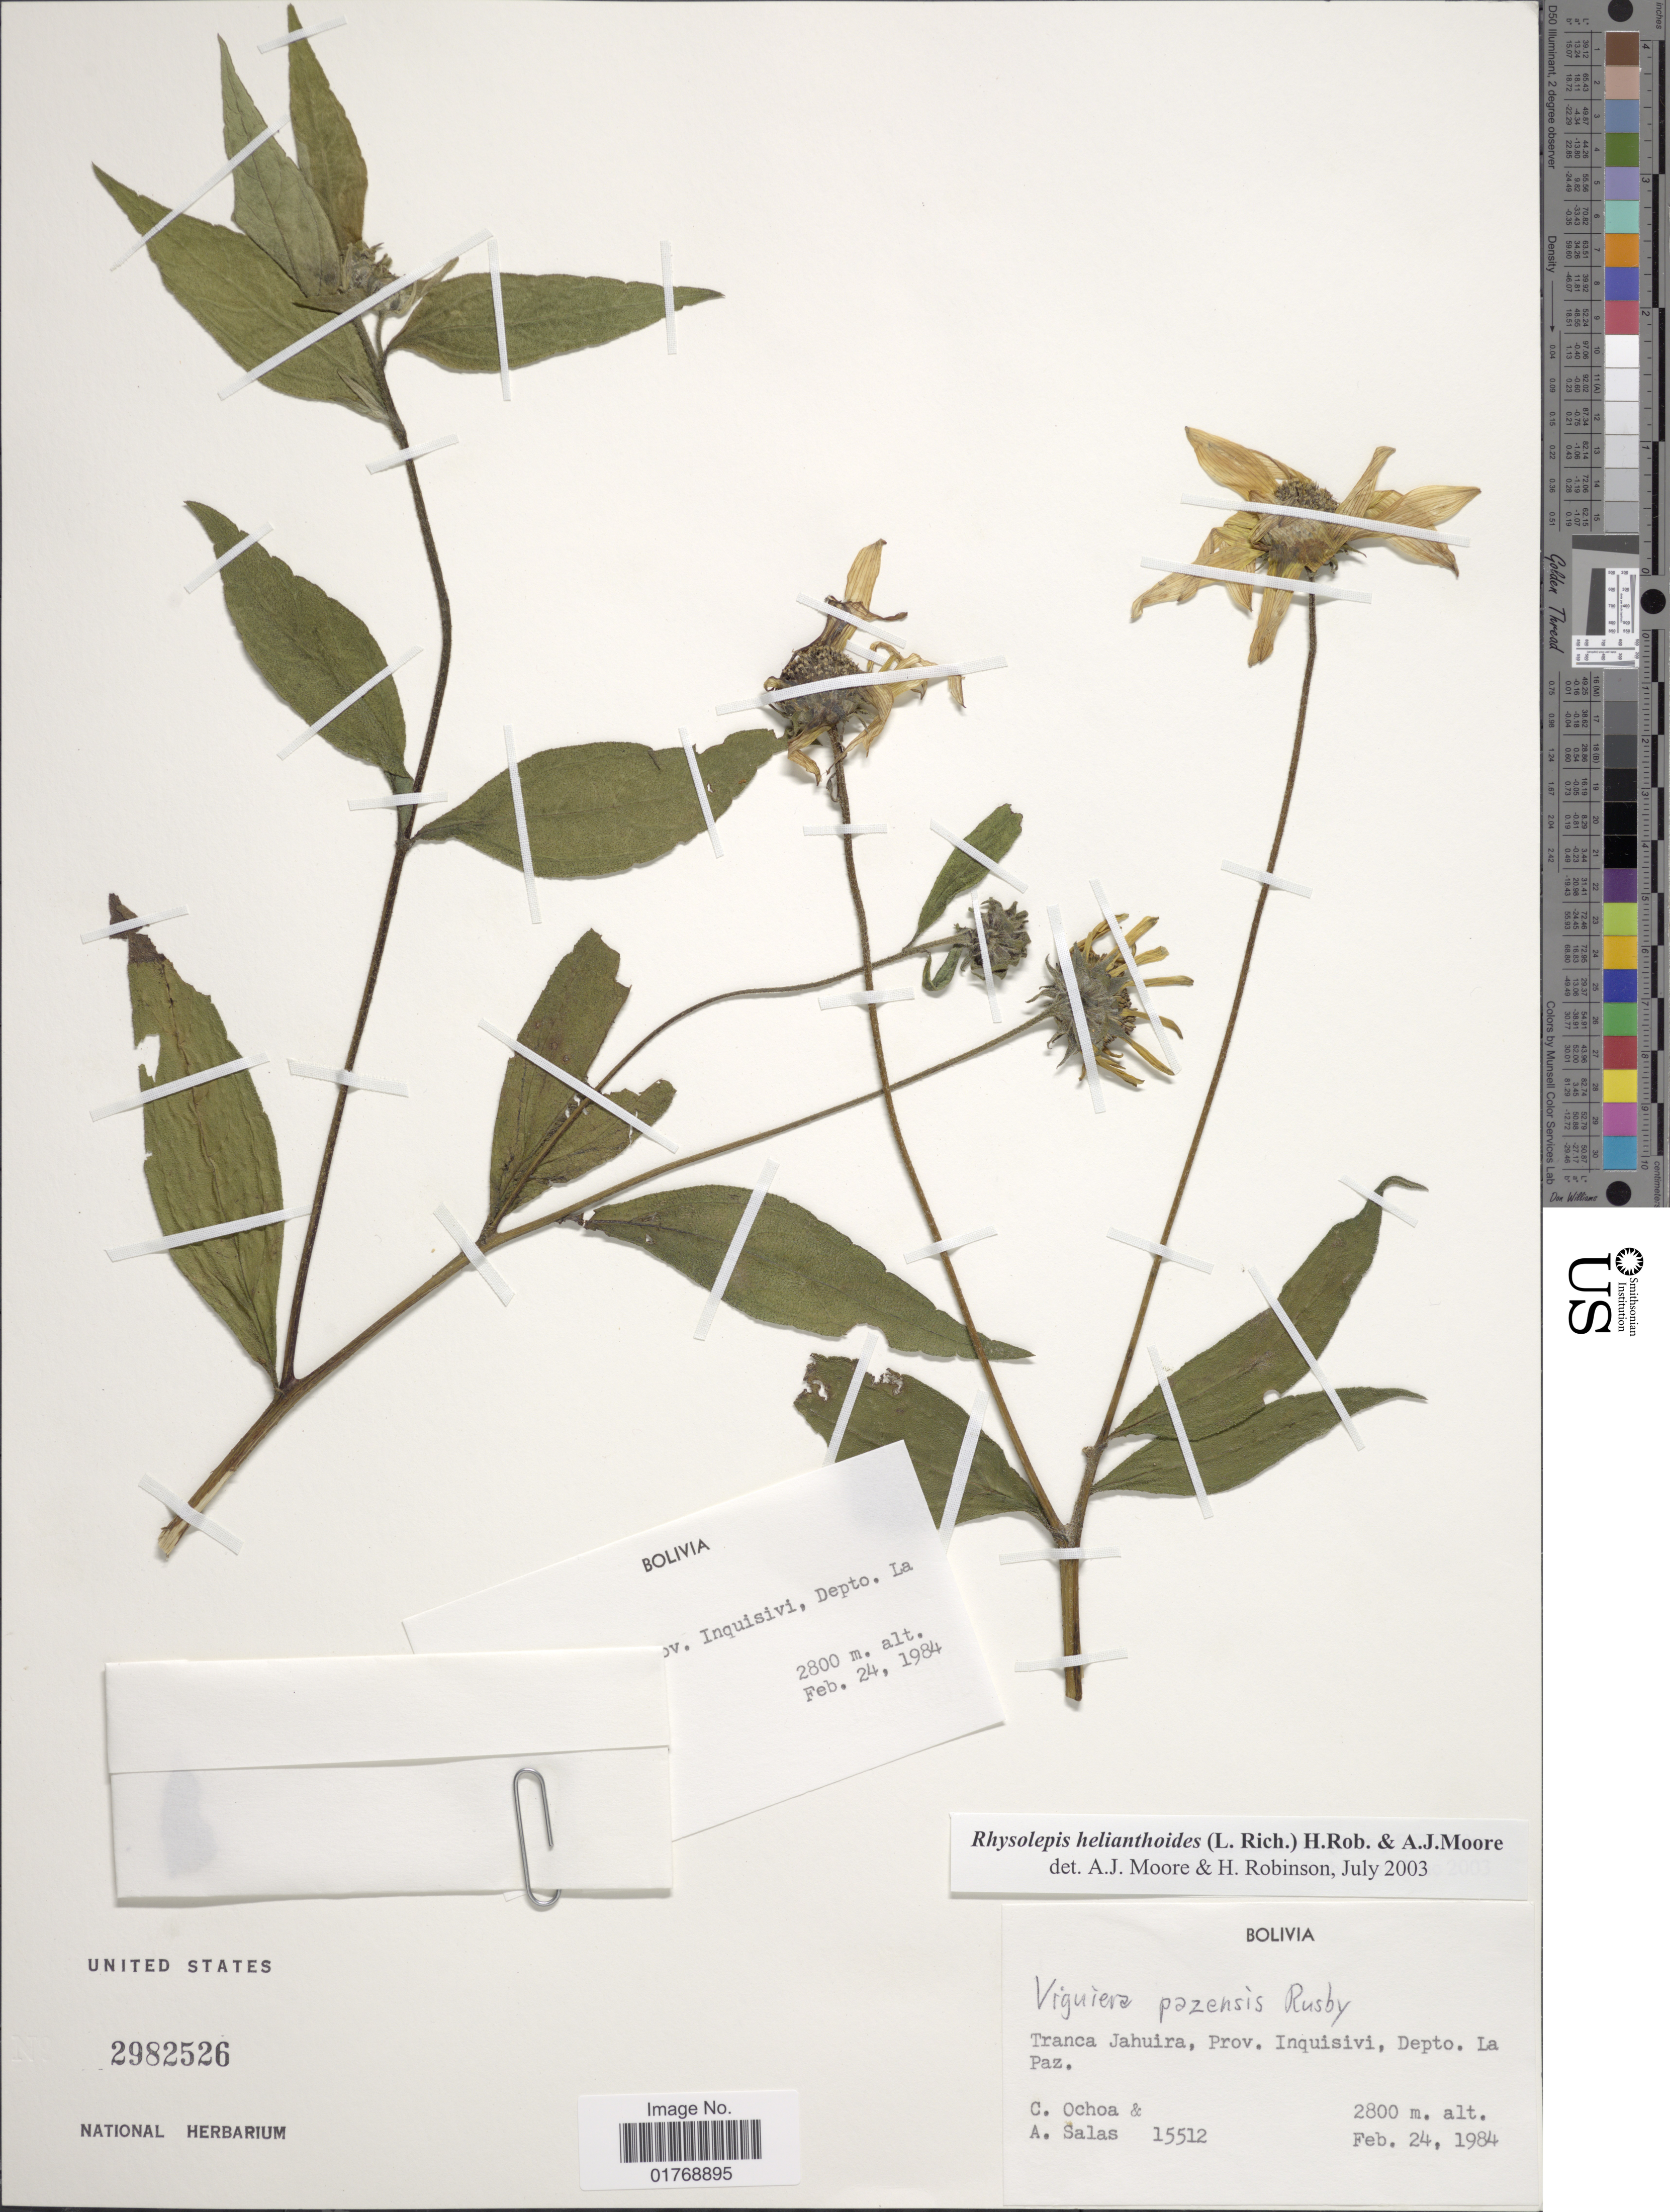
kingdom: Plantae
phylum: Tracheophyta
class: Magnoliopsida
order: Asterales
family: Asteraceae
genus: Viguiera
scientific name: Viguiera procumbens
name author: (Pers.) S.F. Blake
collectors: C. Ochoa & A. Salas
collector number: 15512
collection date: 1984-02-24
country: Bolivia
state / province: La Paz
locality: Tranca Jahuira, Prov. Inquisivi, Depto. La Paz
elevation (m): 2800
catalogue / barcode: US 2982526